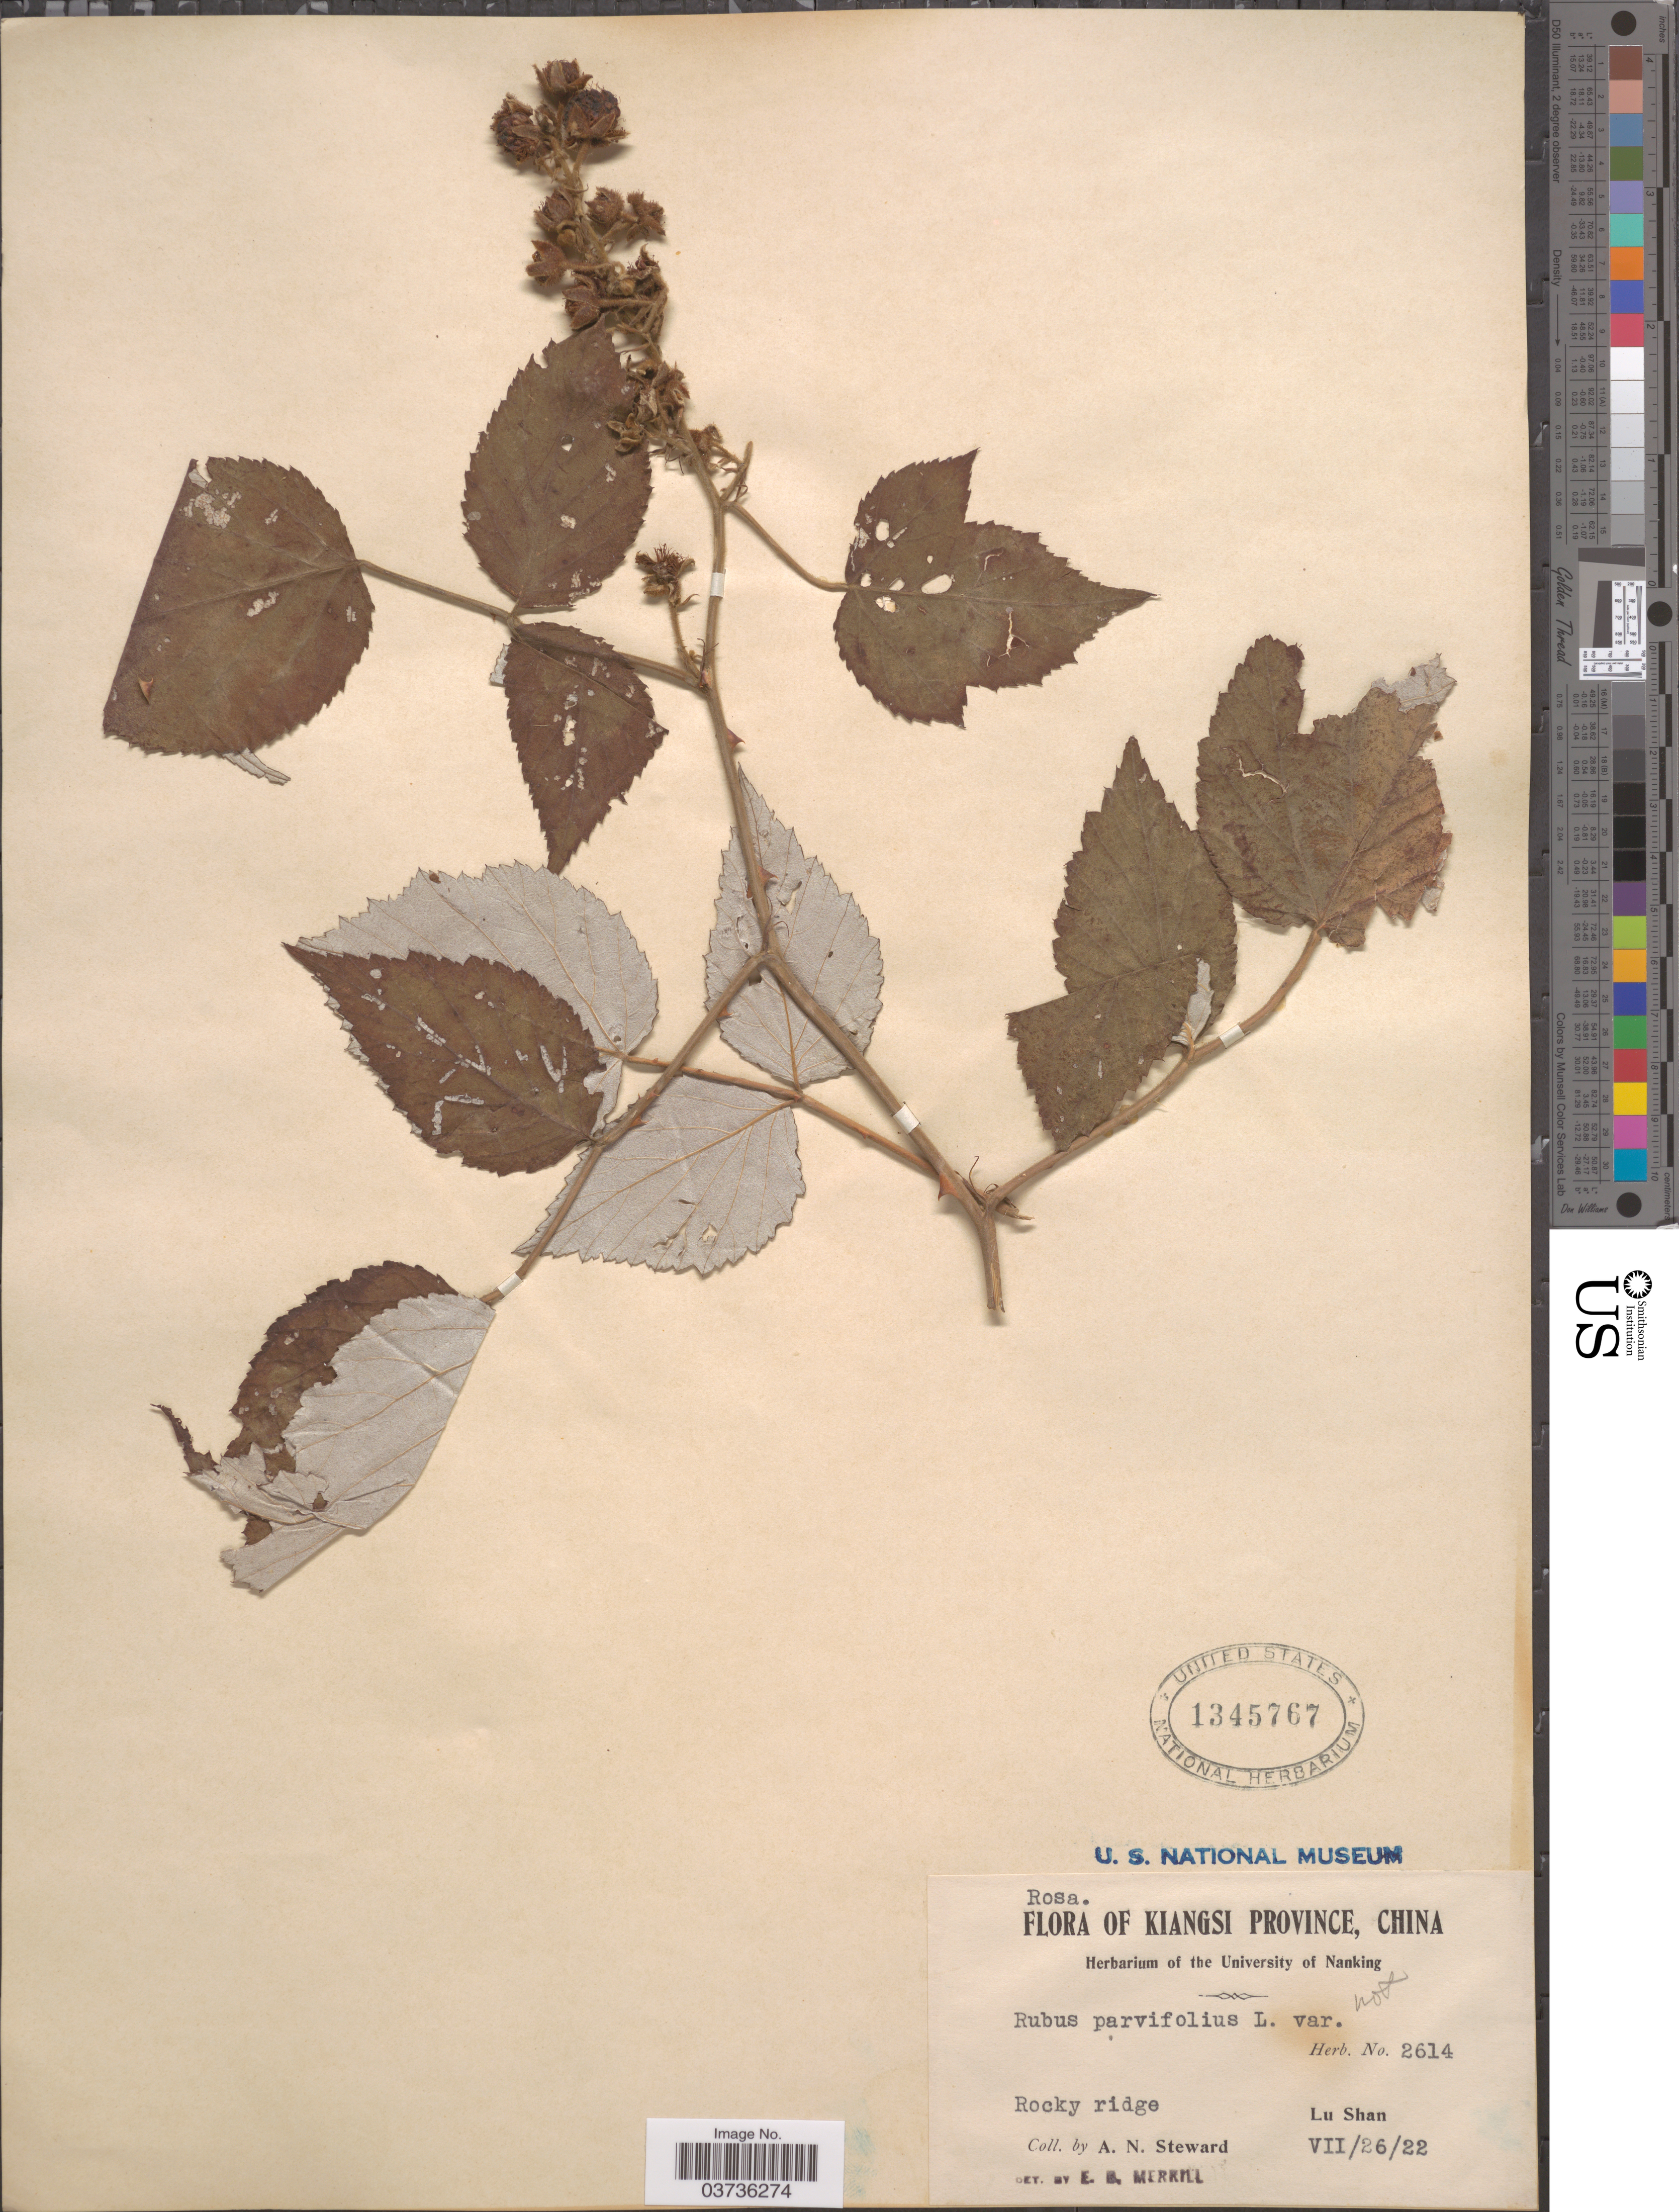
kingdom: Plantae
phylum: Tracheophyta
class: Magnoliopsida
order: Rosales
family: Rosaceae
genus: Rubus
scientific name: Rubus parvifolius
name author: L.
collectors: A. N. Steward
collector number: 2614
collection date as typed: Transcribed d/m/y: 26/7/22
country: China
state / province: Jiangxi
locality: Kiangsi Province. Lu Shan.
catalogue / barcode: US 1345767